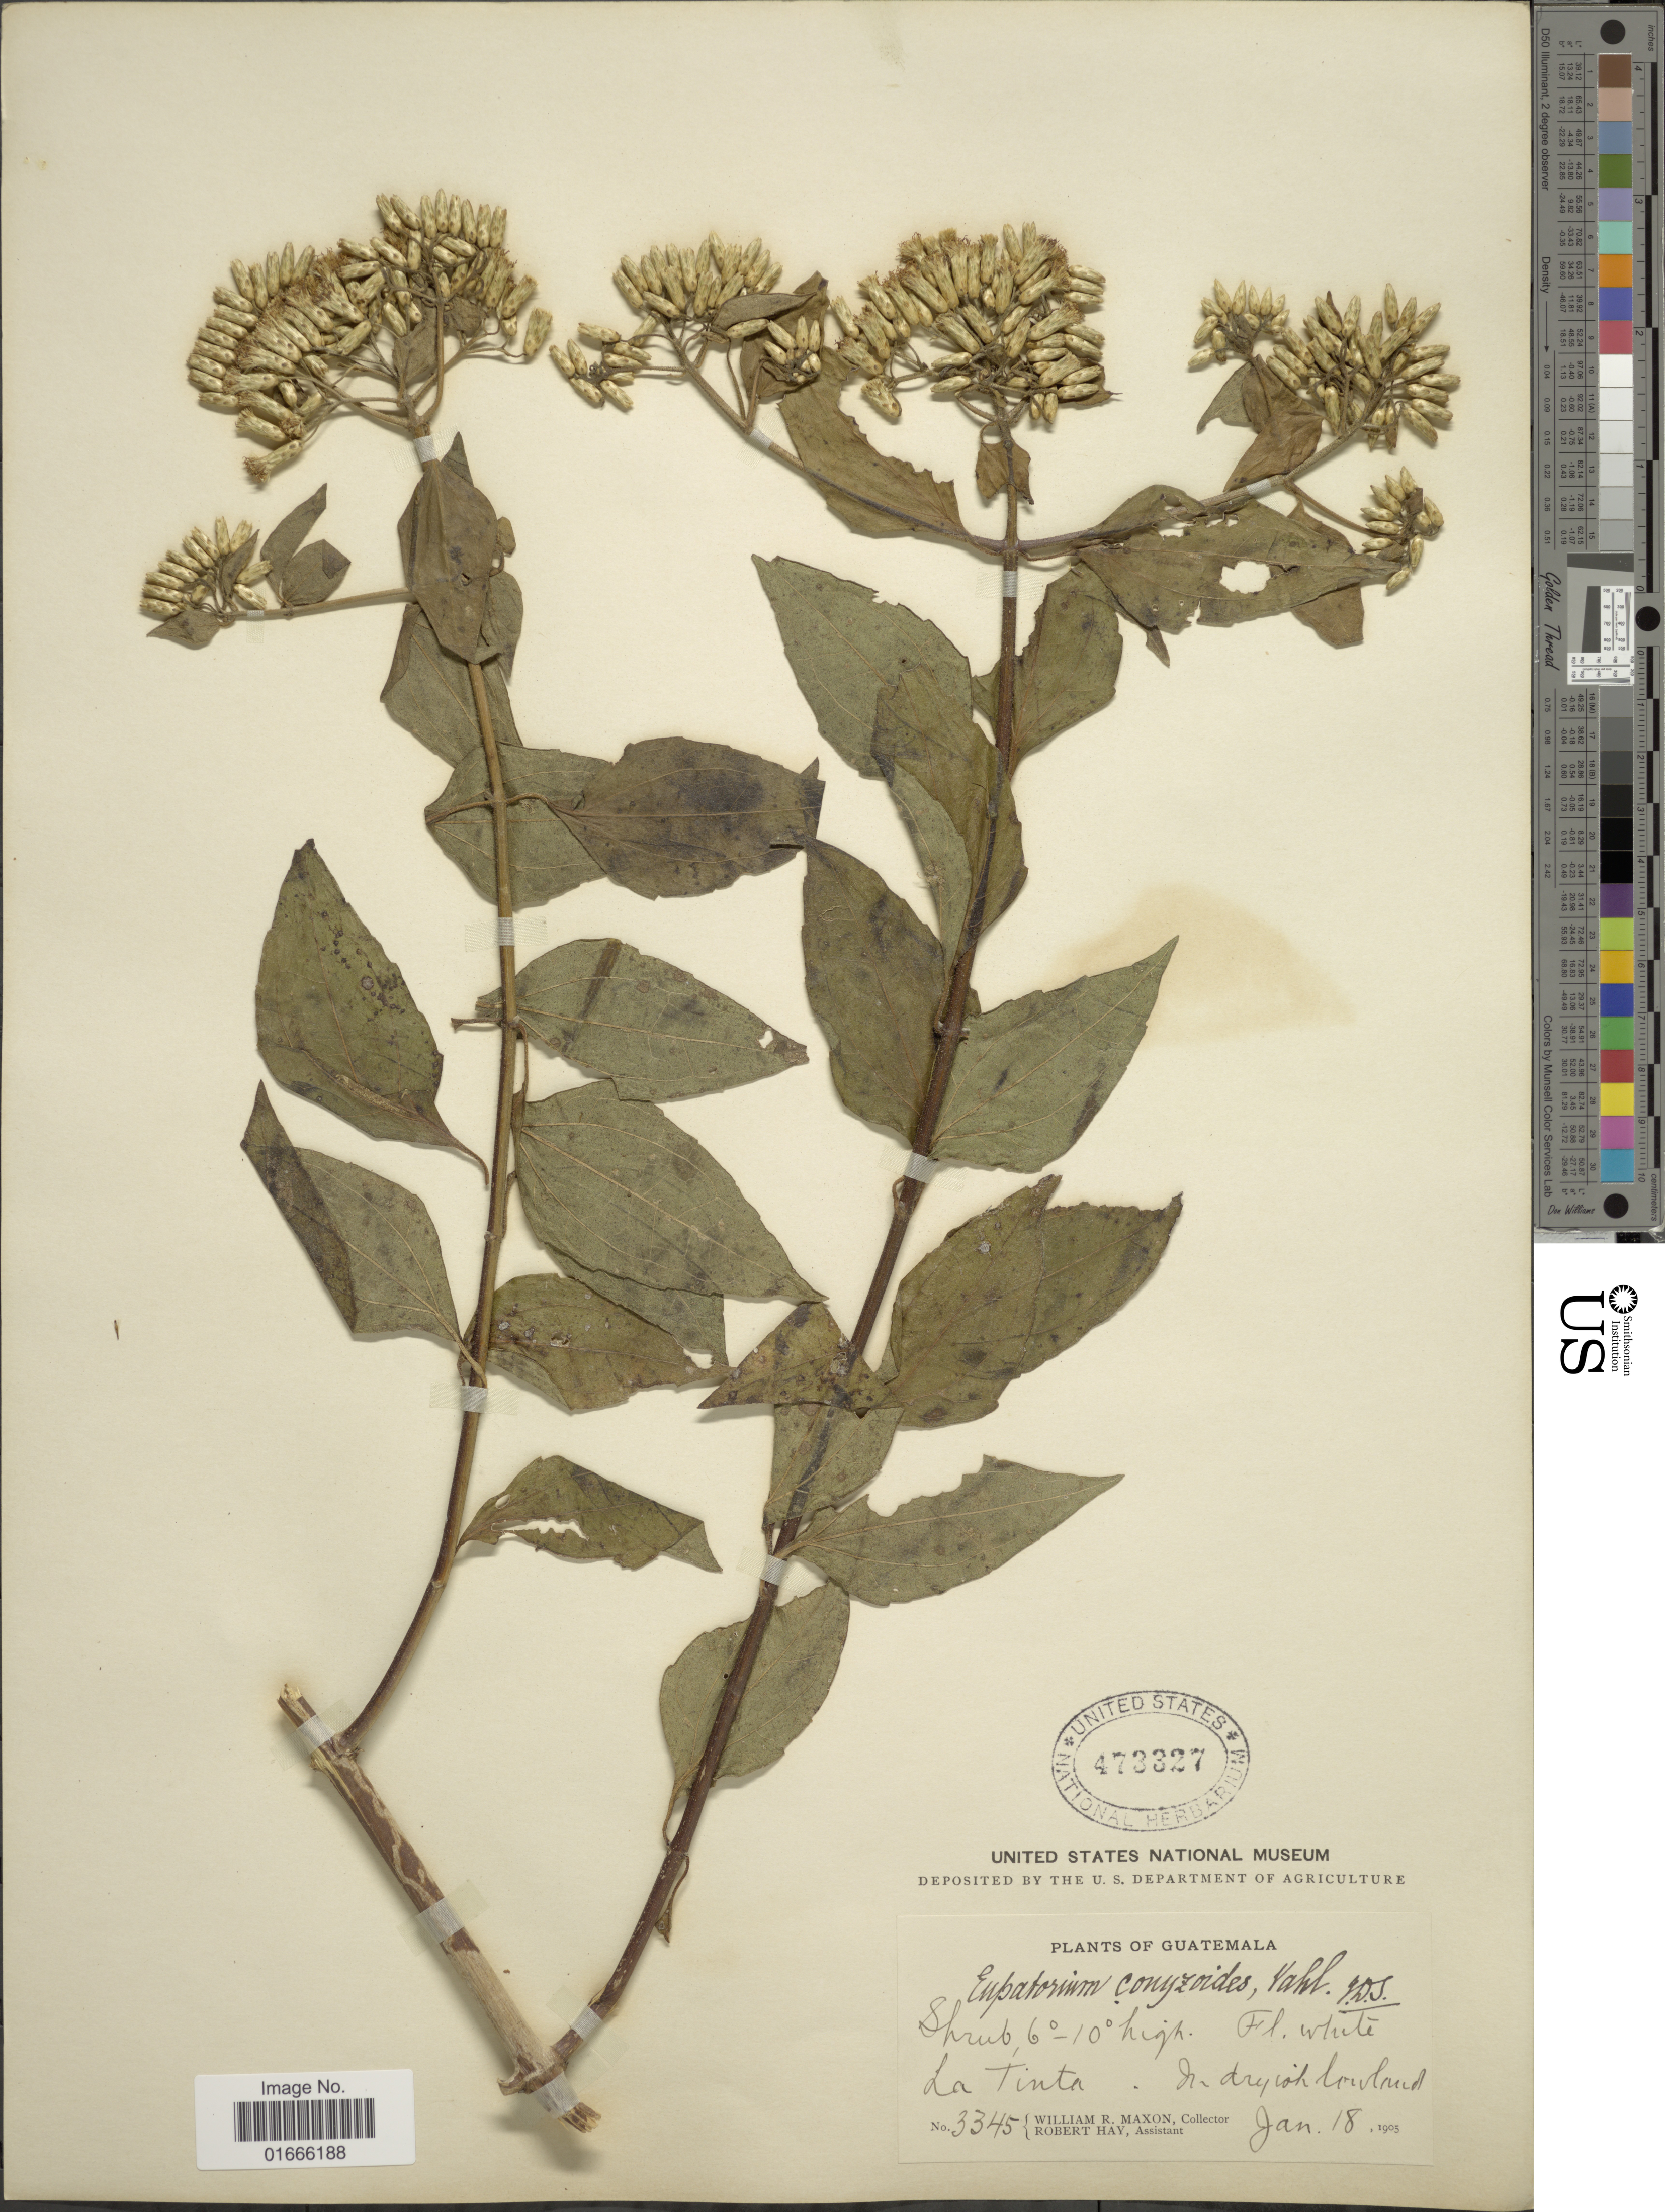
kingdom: Plantae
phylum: Tracheophyta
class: Magnoliopsida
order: Asterales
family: Asteraceae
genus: Chromolaena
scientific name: Chromolaena odorata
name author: (L.) R.M. King & H. Rob.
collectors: W. R. Maxon & R. Hay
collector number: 3345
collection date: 1905-01-18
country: Guatemala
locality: La Tinta.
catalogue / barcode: US 473327